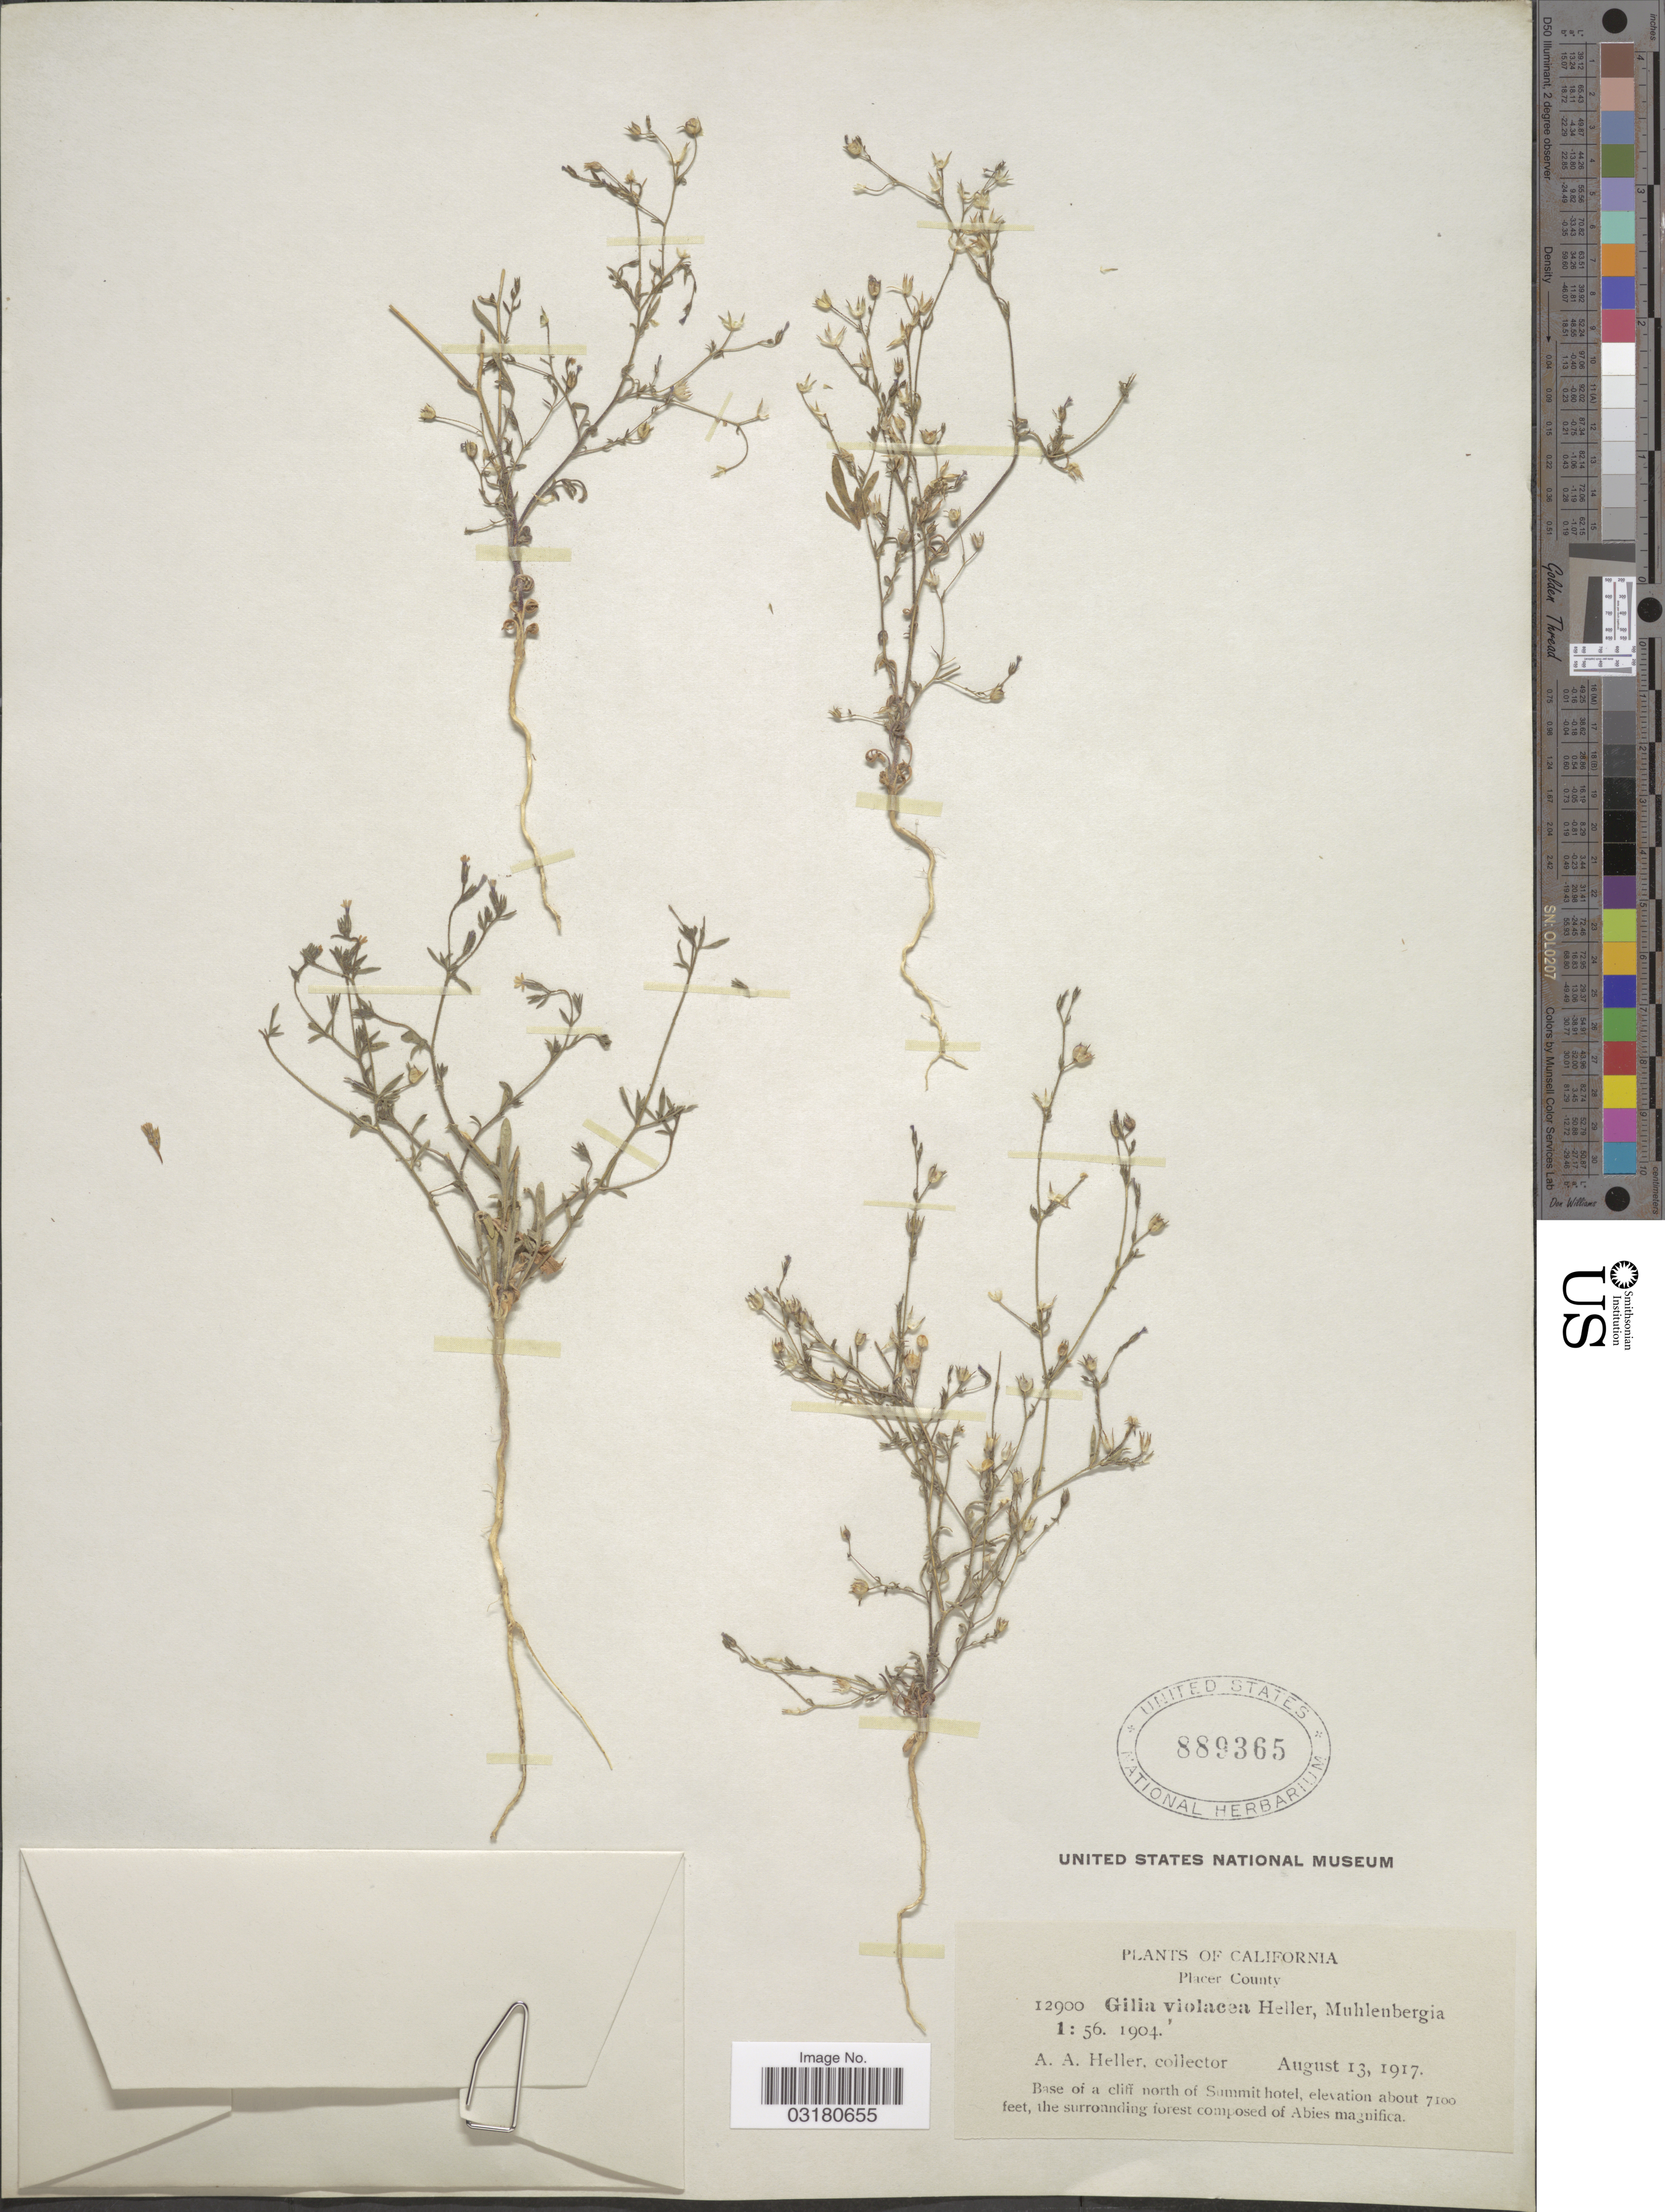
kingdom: Plantae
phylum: Tracheophyta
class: Magnoliopsida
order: Ericales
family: Polemoniaceae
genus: Allophyllum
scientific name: Allophyllum violaceum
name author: (A. Heller) A.D. Grant & V.E. Grant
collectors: A. A. Heller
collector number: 12900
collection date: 1917-08-13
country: United States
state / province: California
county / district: Placer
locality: Placer County. Base of a cliff north of Summit hotel.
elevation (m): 2164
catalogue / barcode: US 889365